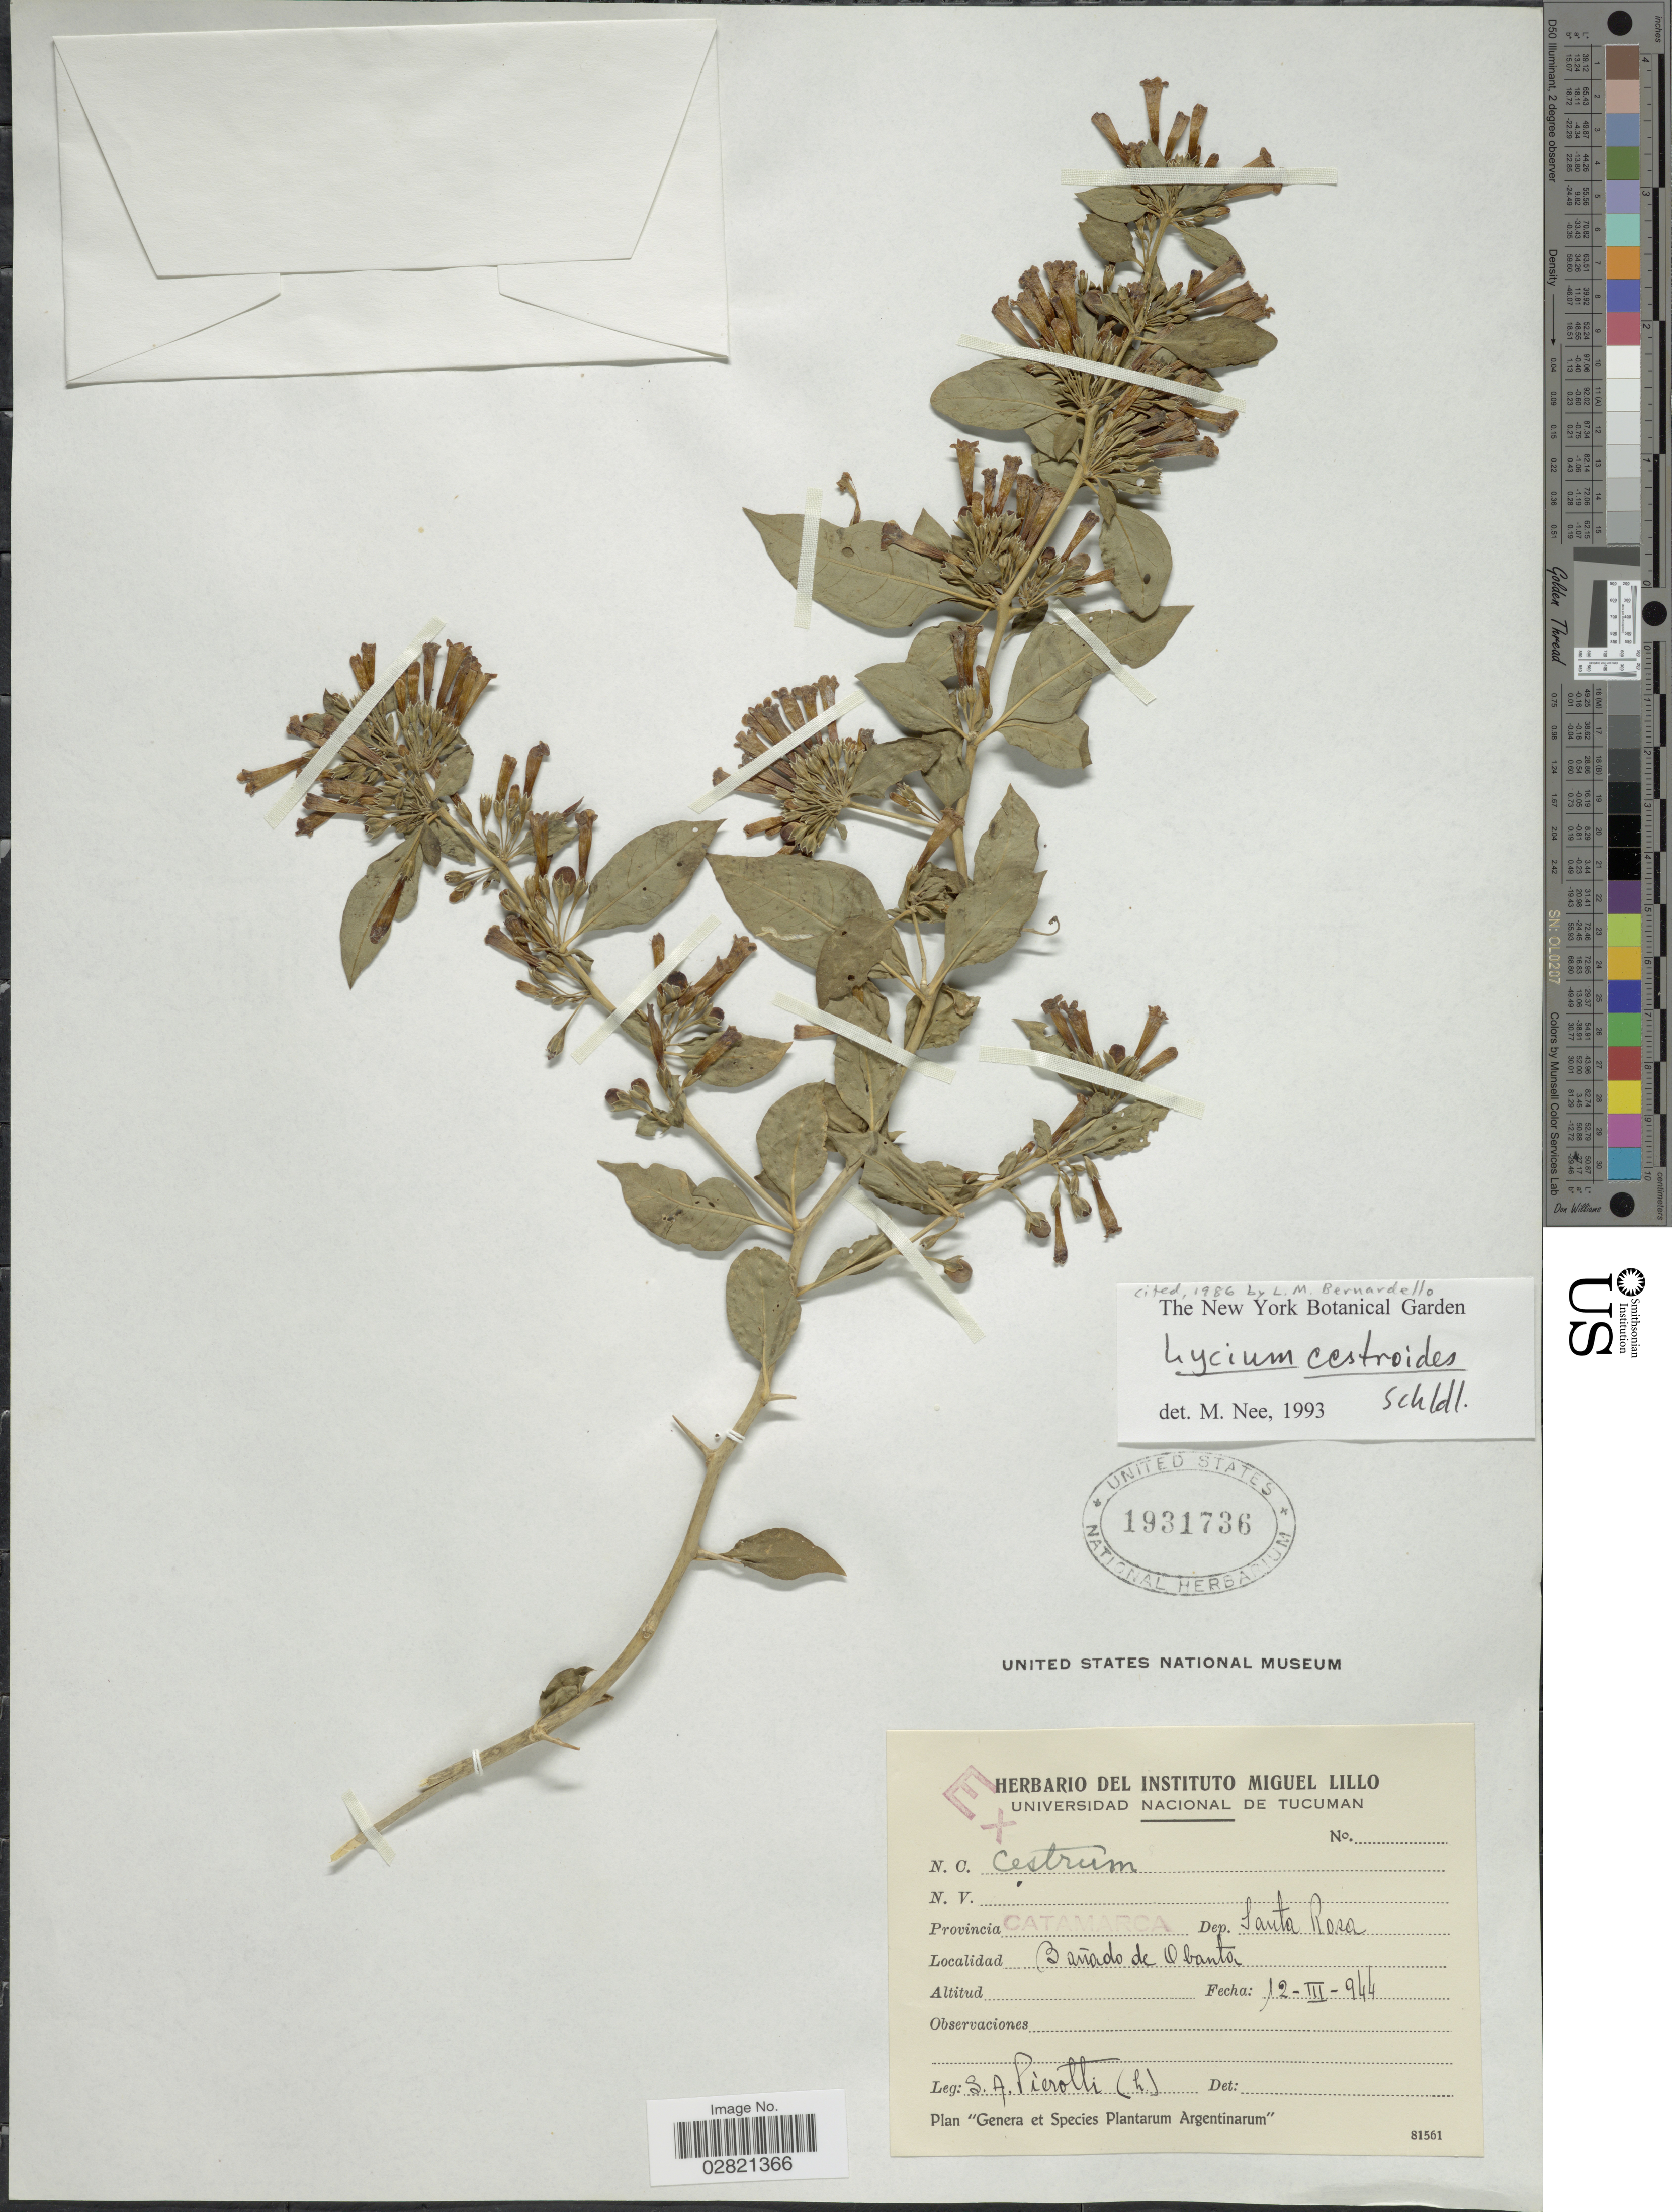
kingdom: Plantae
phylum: Tracheophyta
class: Magnoliopsida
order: Solanales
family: Solanaceae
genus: Lycium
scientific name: Lycium cestroides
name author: Schltdl.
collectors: S. A. Pierotti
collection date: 1944-03-12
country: Argentina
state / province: Catamarca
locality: Dep. Santa Rosa, Bañado de Obanta.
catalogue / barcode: US 1931736